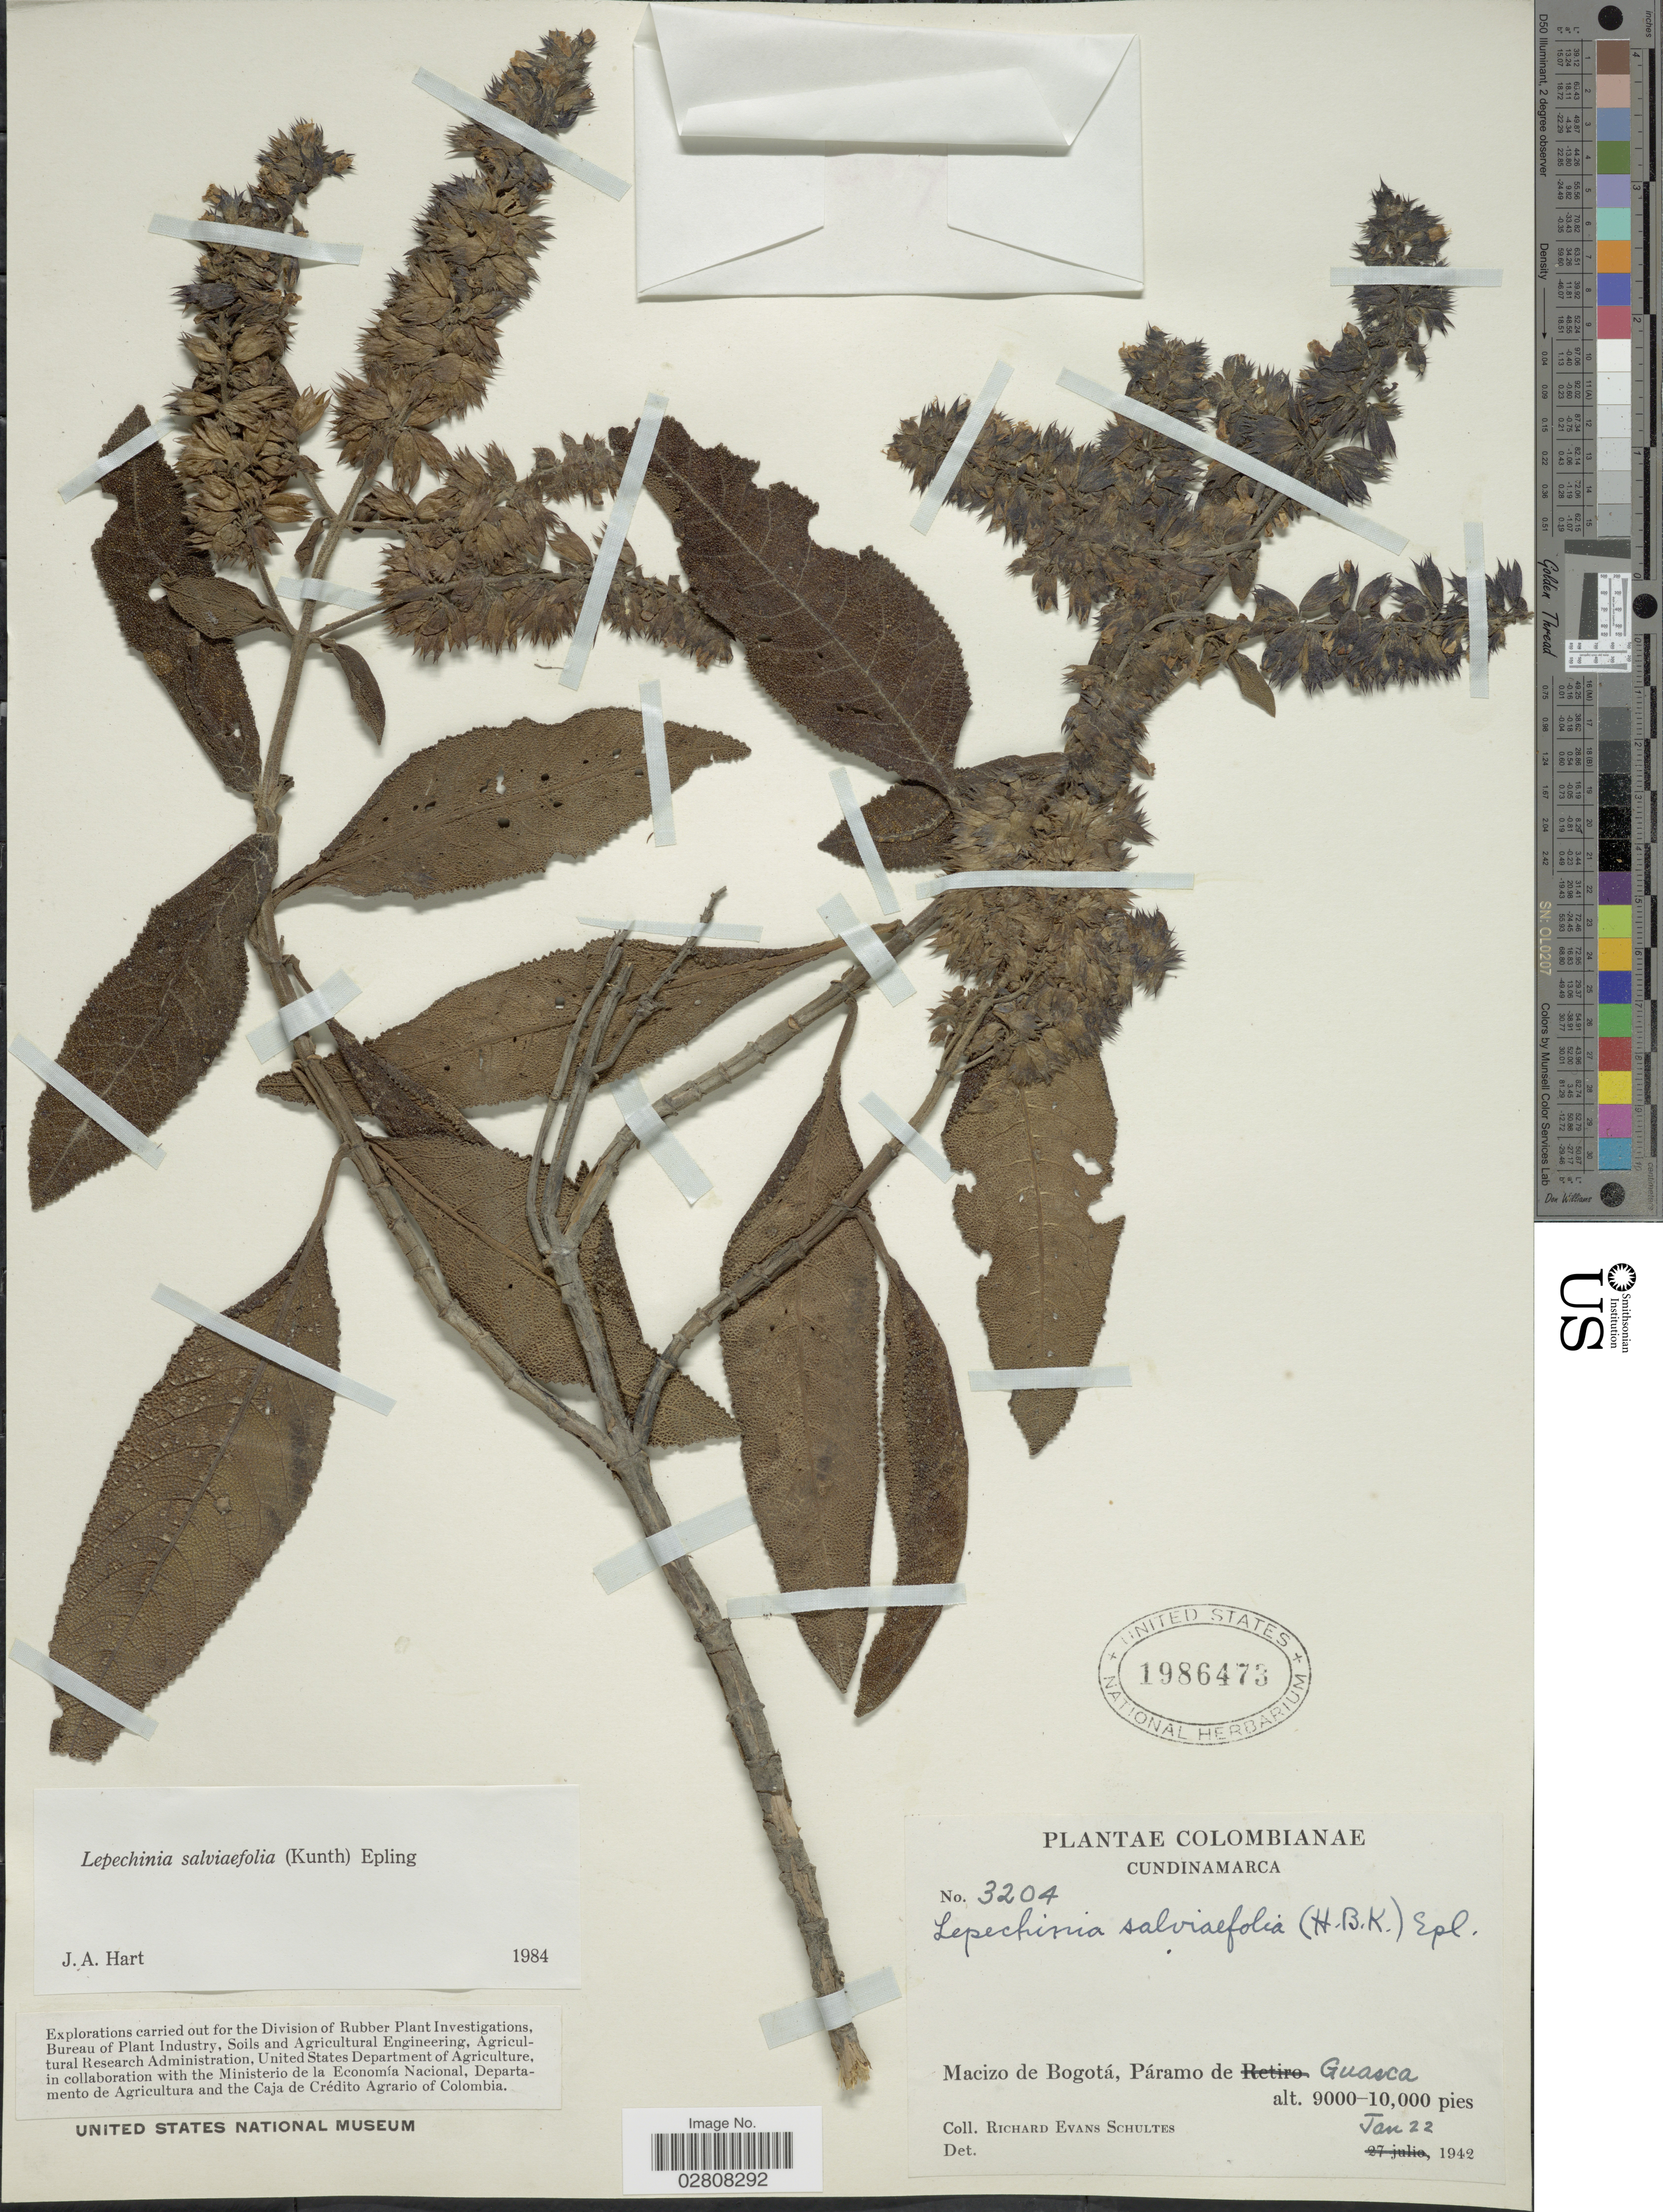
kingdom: Plantae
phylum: Tracheophyta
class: Magnoliopsida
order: Lamiales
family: Lamiaceae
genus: Lepechinia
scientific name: Lepechinia salviifolia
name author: (Kunth) Epling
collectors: R. E. Schultes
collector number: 3204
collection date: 1942-01-22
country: Colombia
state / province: Cundinamarca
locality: Macizo de Bogotá, Páramo de Guasca.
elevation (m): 2743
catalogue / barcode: US 1986473